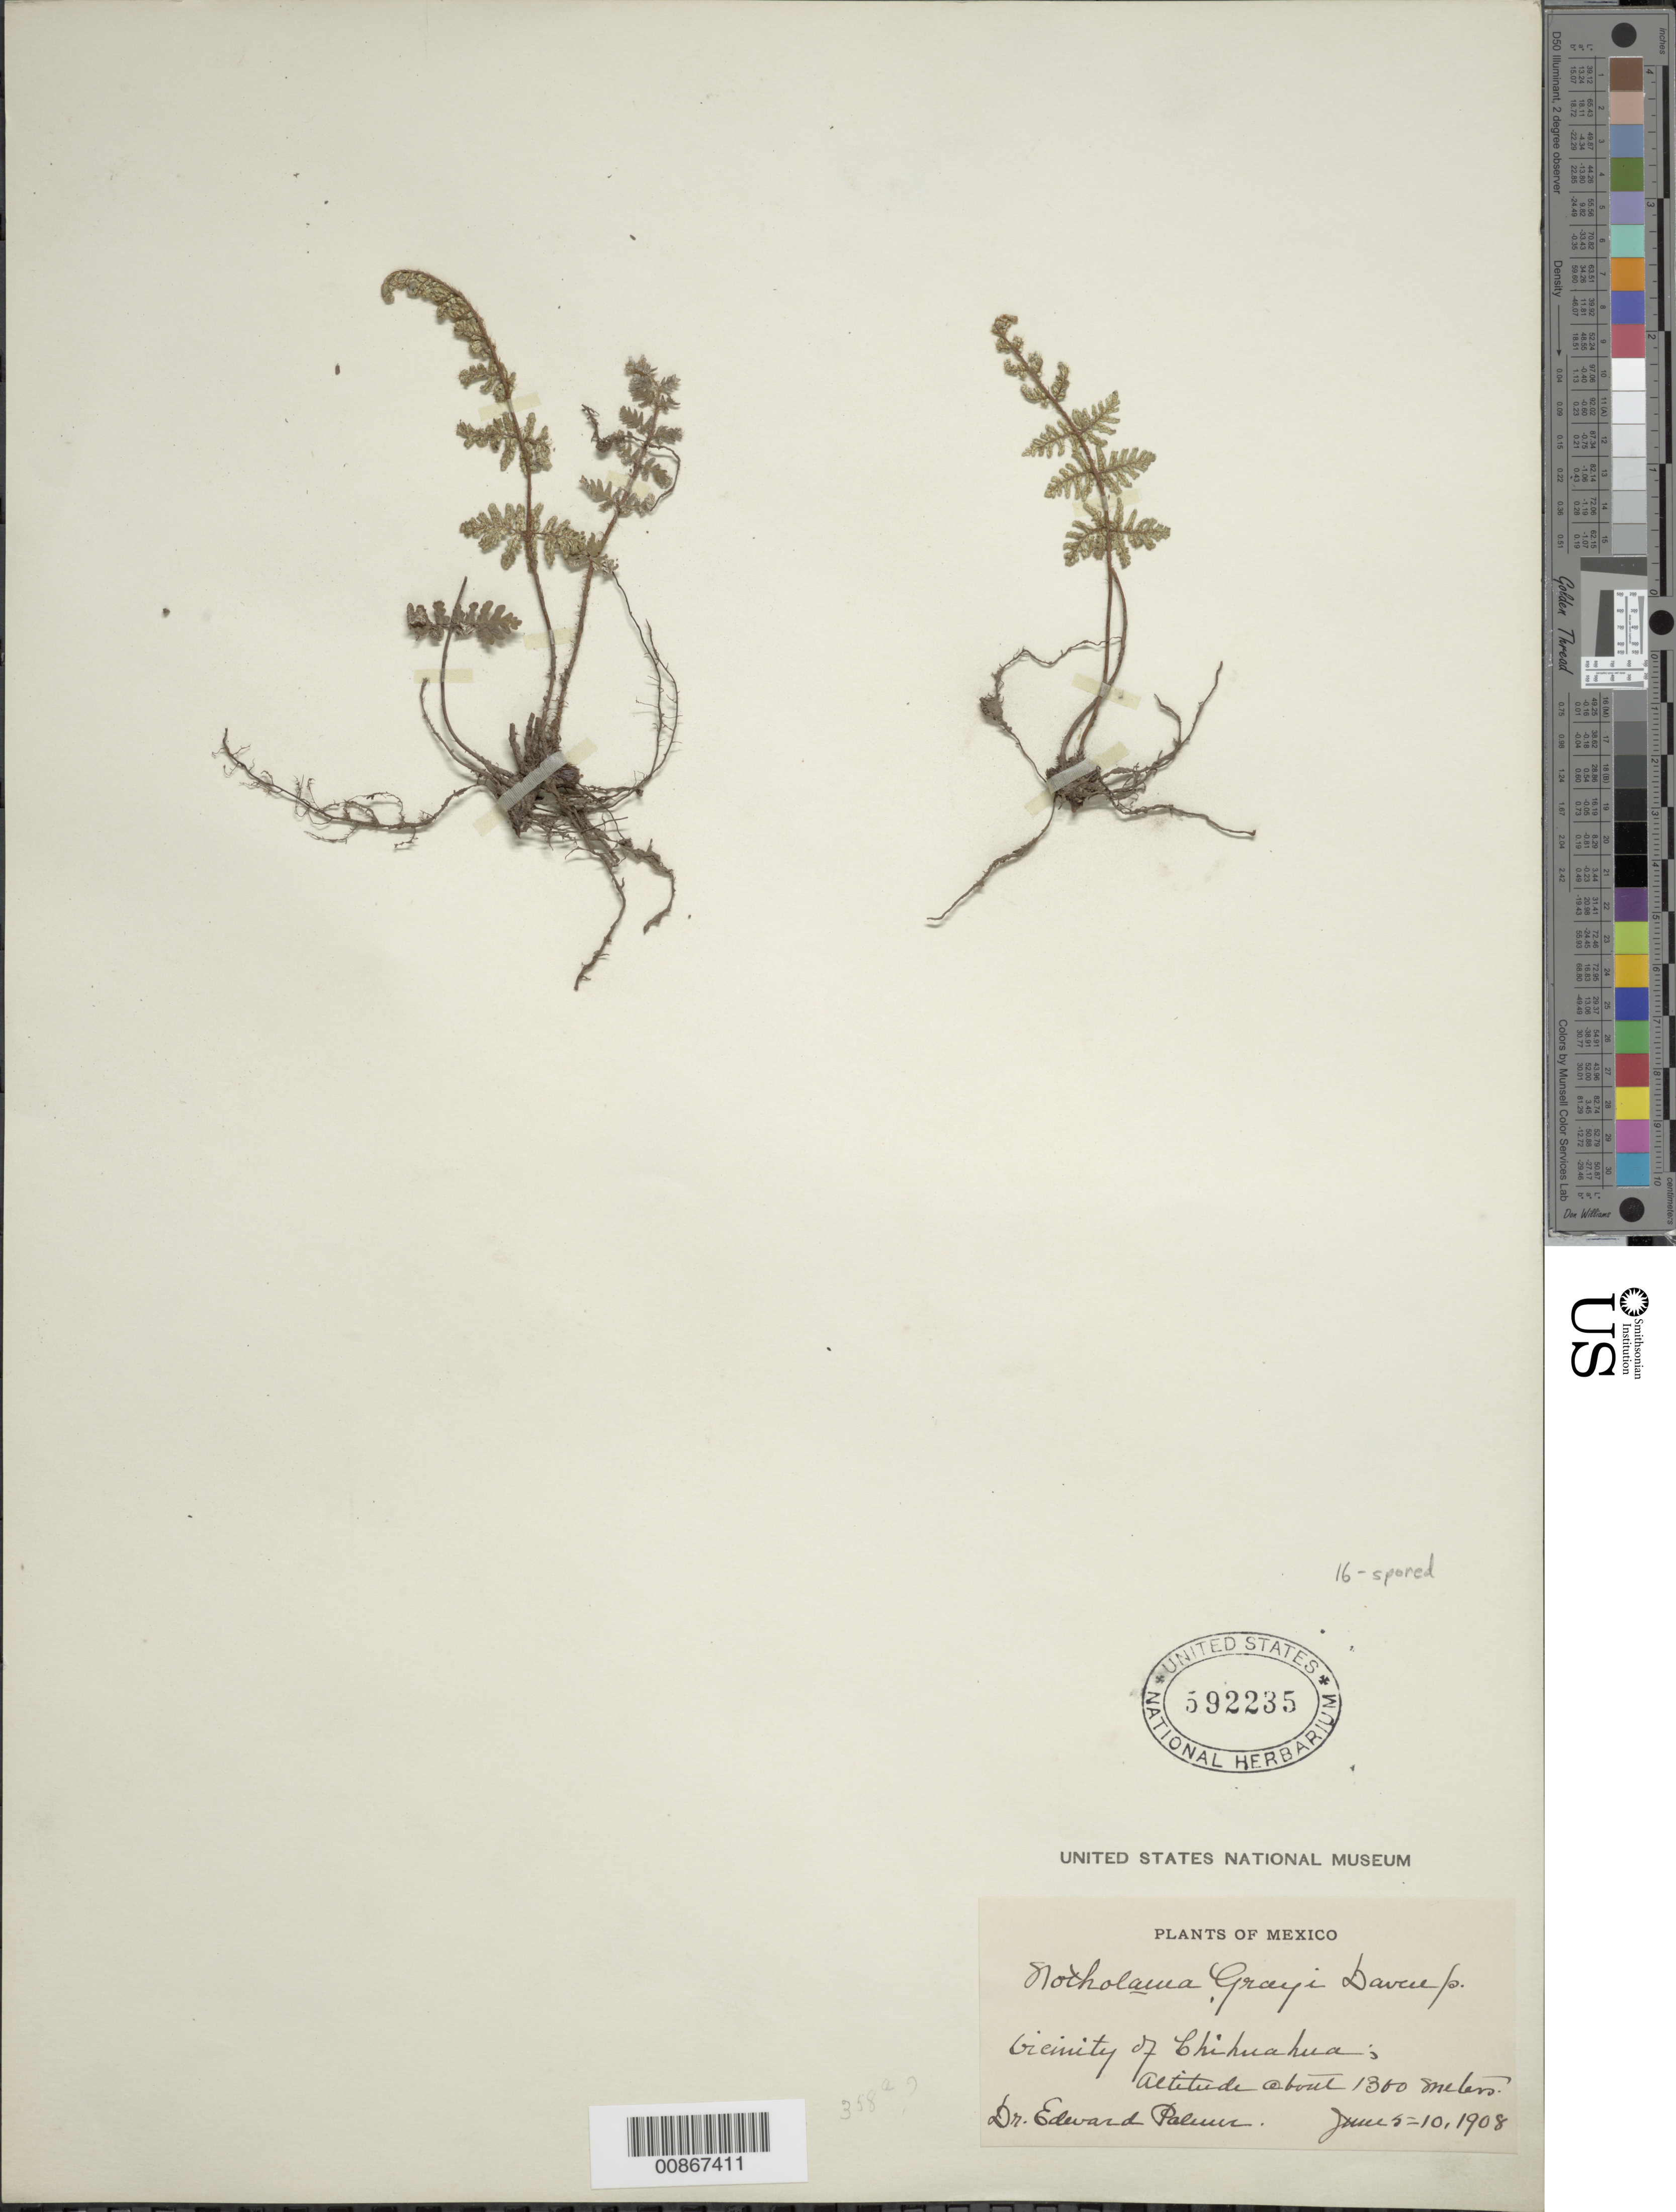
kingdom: Plantae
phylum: Tracheophyta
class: Polypodiopsida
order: Polypodiales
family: Pteridaceae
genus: Notholaena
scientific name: Notholaena grayi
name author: Davenp.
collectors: E. Palmer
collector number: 358 a?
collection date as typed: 05 Jun 1908 to 10 Jun 1908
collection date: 1908-06-05/1908-06-10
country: Mexico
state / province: Chihuahua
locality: Vicinity of Chihuahua.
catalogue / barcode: US 592235